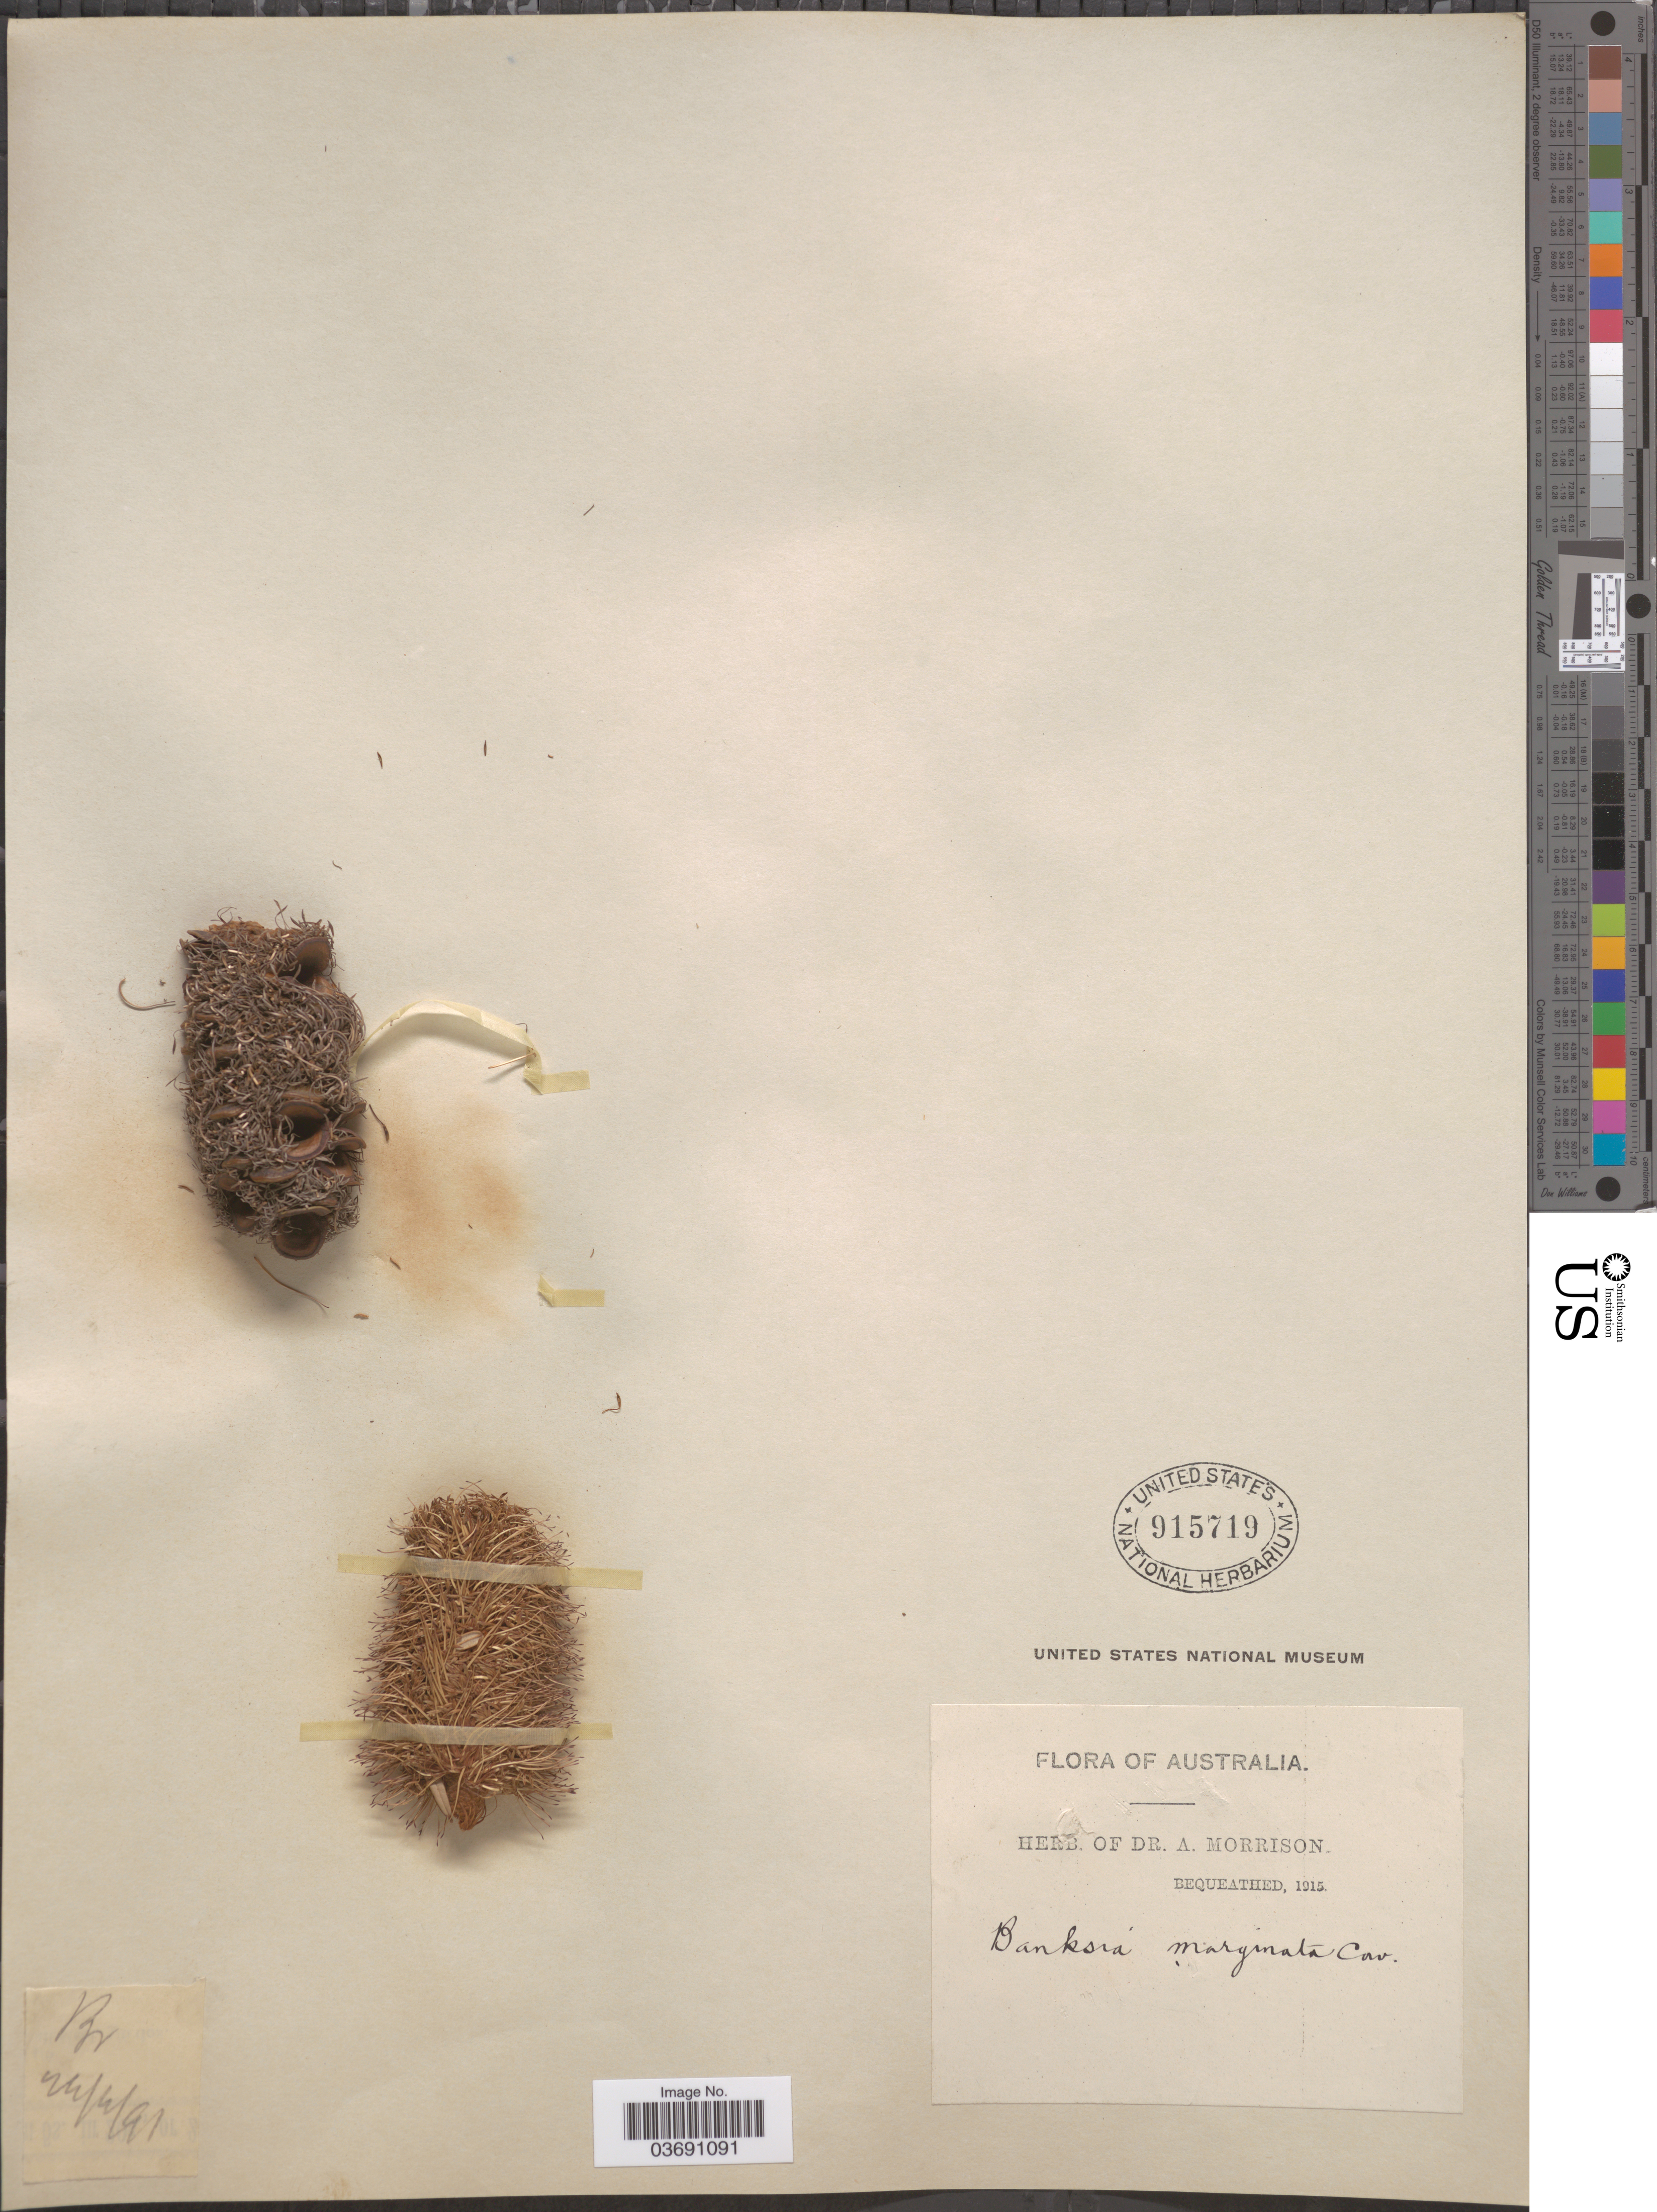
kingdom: Plantae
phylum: Tracheophyta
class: Magnoliopsida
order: Proteales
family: Proteaceae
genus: Banksia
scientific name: Banksia marginata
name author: Cav.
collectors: A. Morrison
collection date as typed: Transcribed d/m/y: 24/4/91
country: Australia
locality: Br. [unsure placement]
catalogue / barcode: US 915719